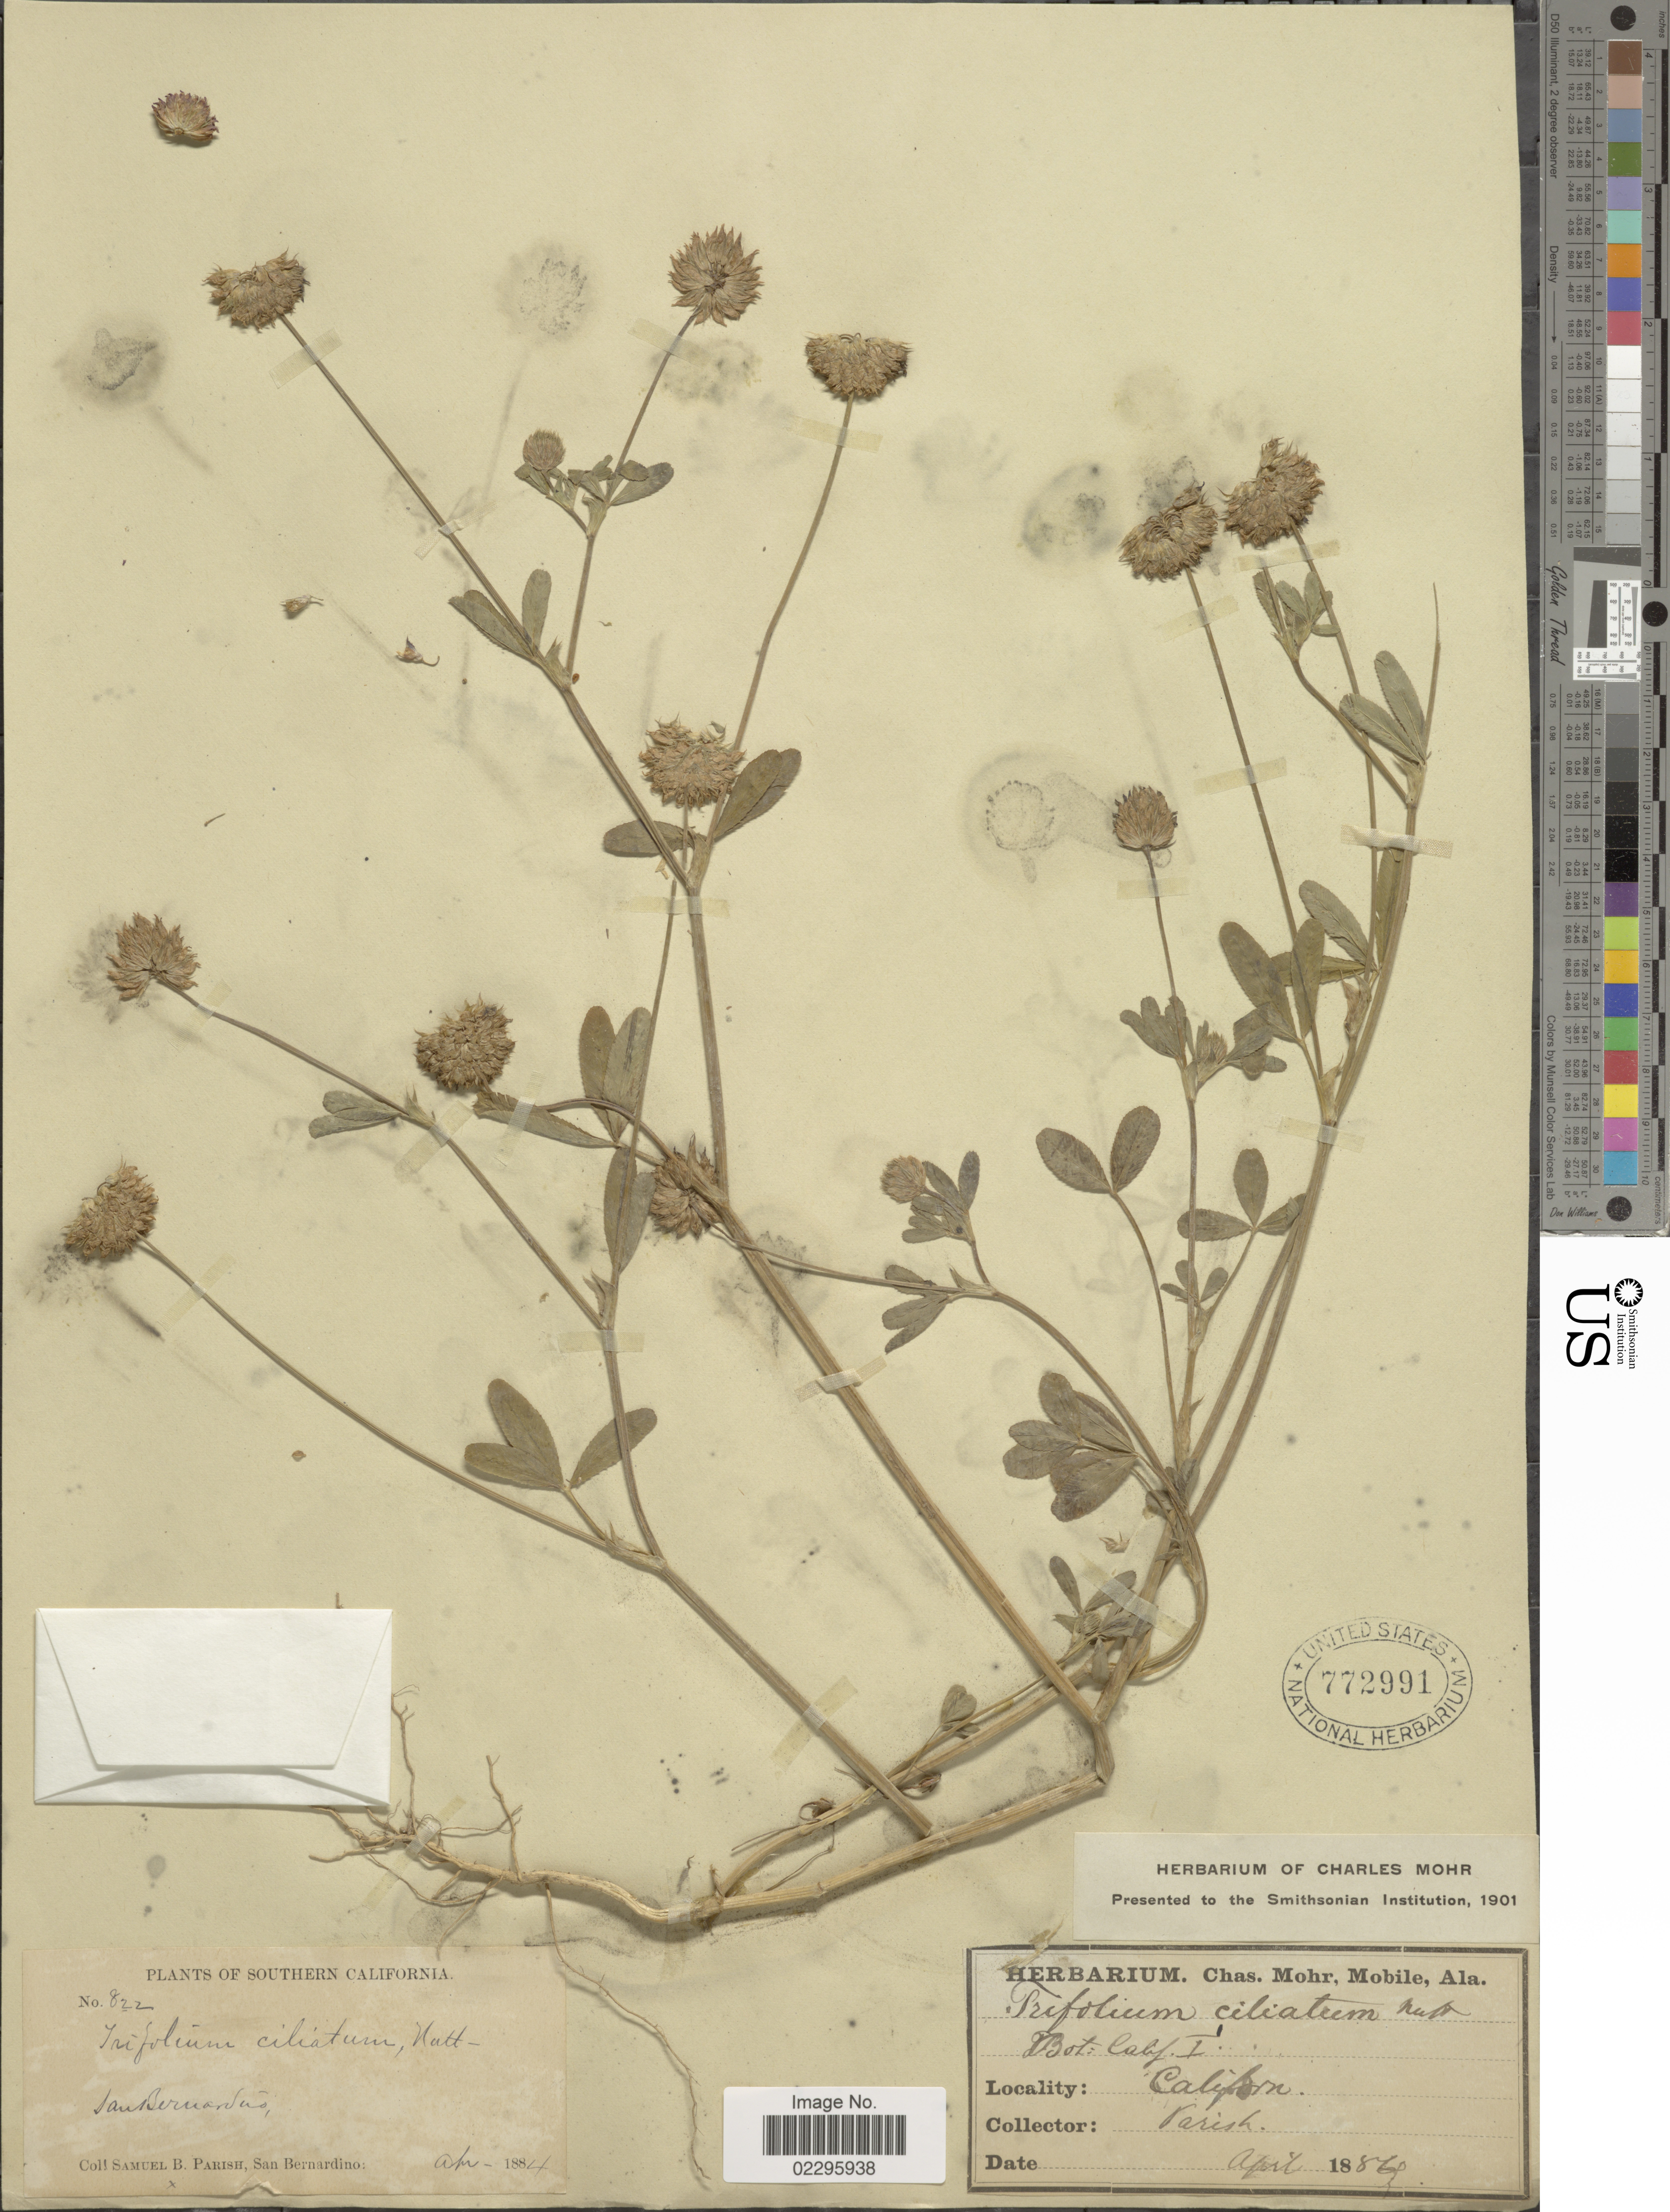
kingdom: Plantae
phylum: Tracheophyta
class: Magnoliopsida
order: Fabales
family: Fabaceae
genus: Trifolium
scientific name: Trifolium ciliolatum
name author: Benth.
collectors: S. B. Parish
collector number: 822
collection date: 1884-04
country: United States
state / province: California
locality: Southern California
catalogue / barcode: US 772991